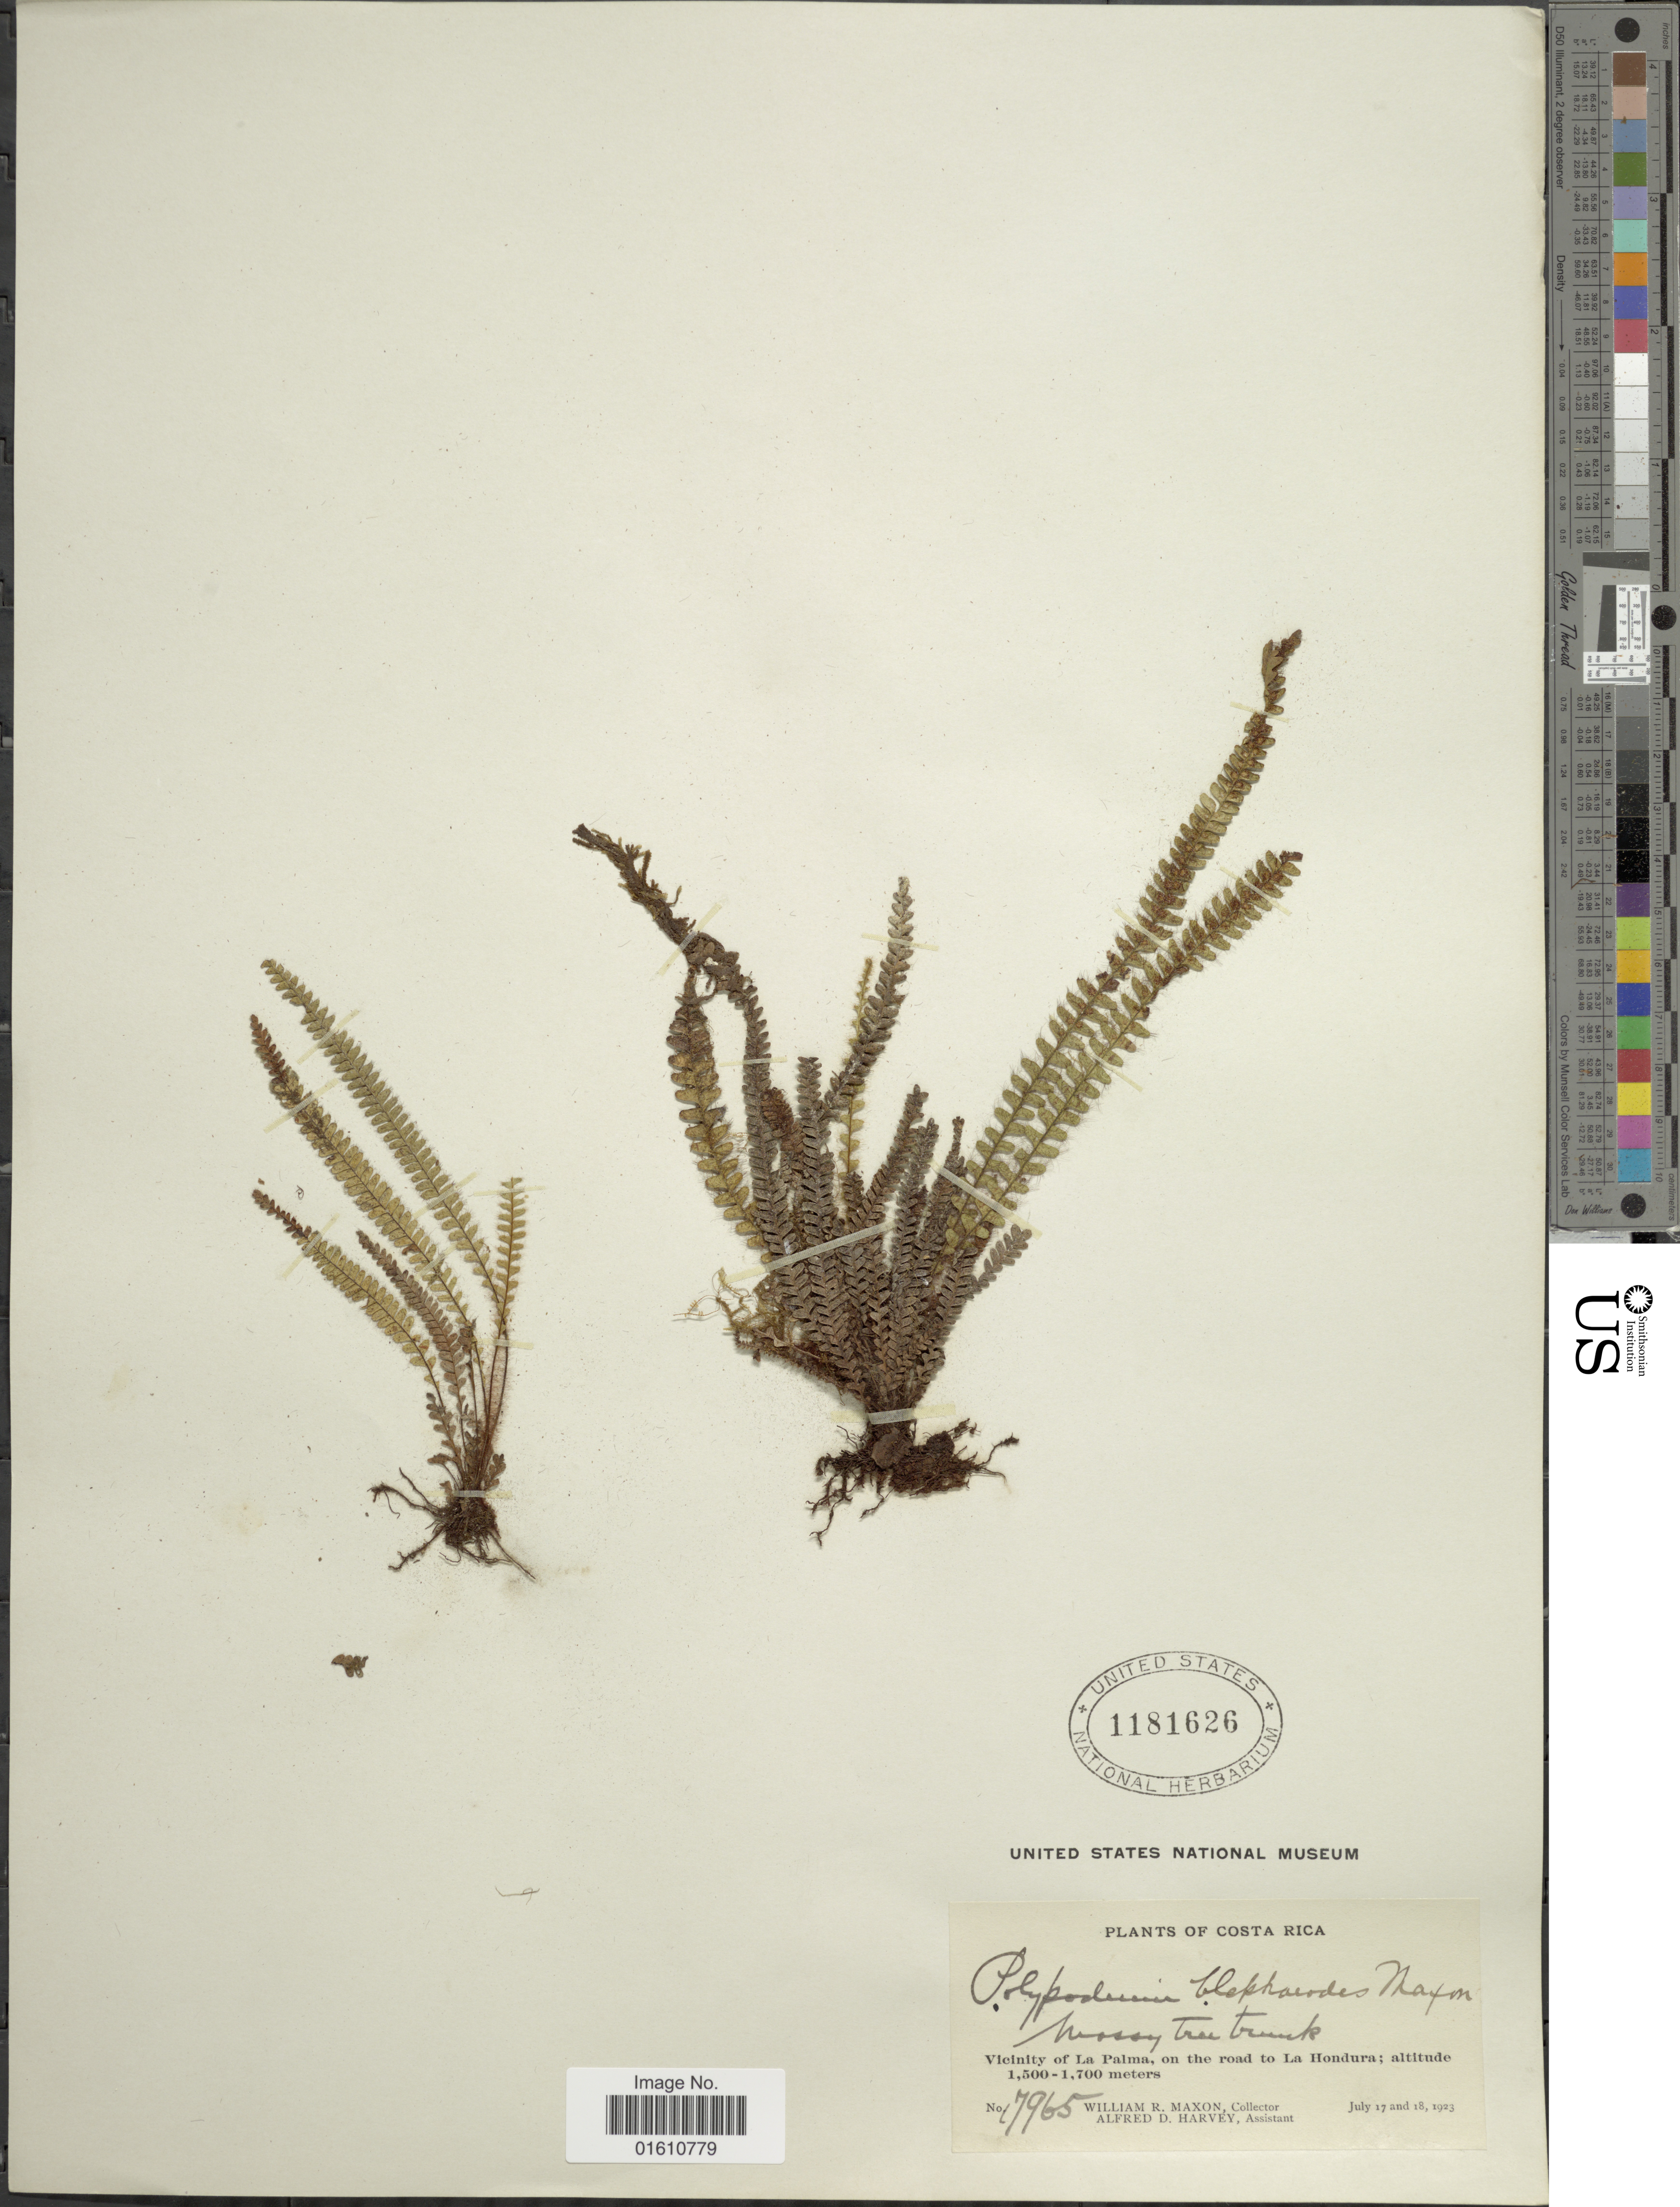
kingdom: Plantae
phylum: Tracheophyta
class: Polypodiopsida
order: Polypodiales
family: Polypodiaceae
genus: Moranopteris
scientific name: Moranopteris taenifolia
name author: (Jenman) R. Y. Hirai & J. Prado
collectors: W. R. Maxon & A. D. Harvey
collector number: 17965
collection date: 1923-07-17/1923-07-18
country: Costa Rica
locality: Vicinity of La Palma, on the road to La Hondura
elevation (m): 1500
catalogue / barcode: US 1181626